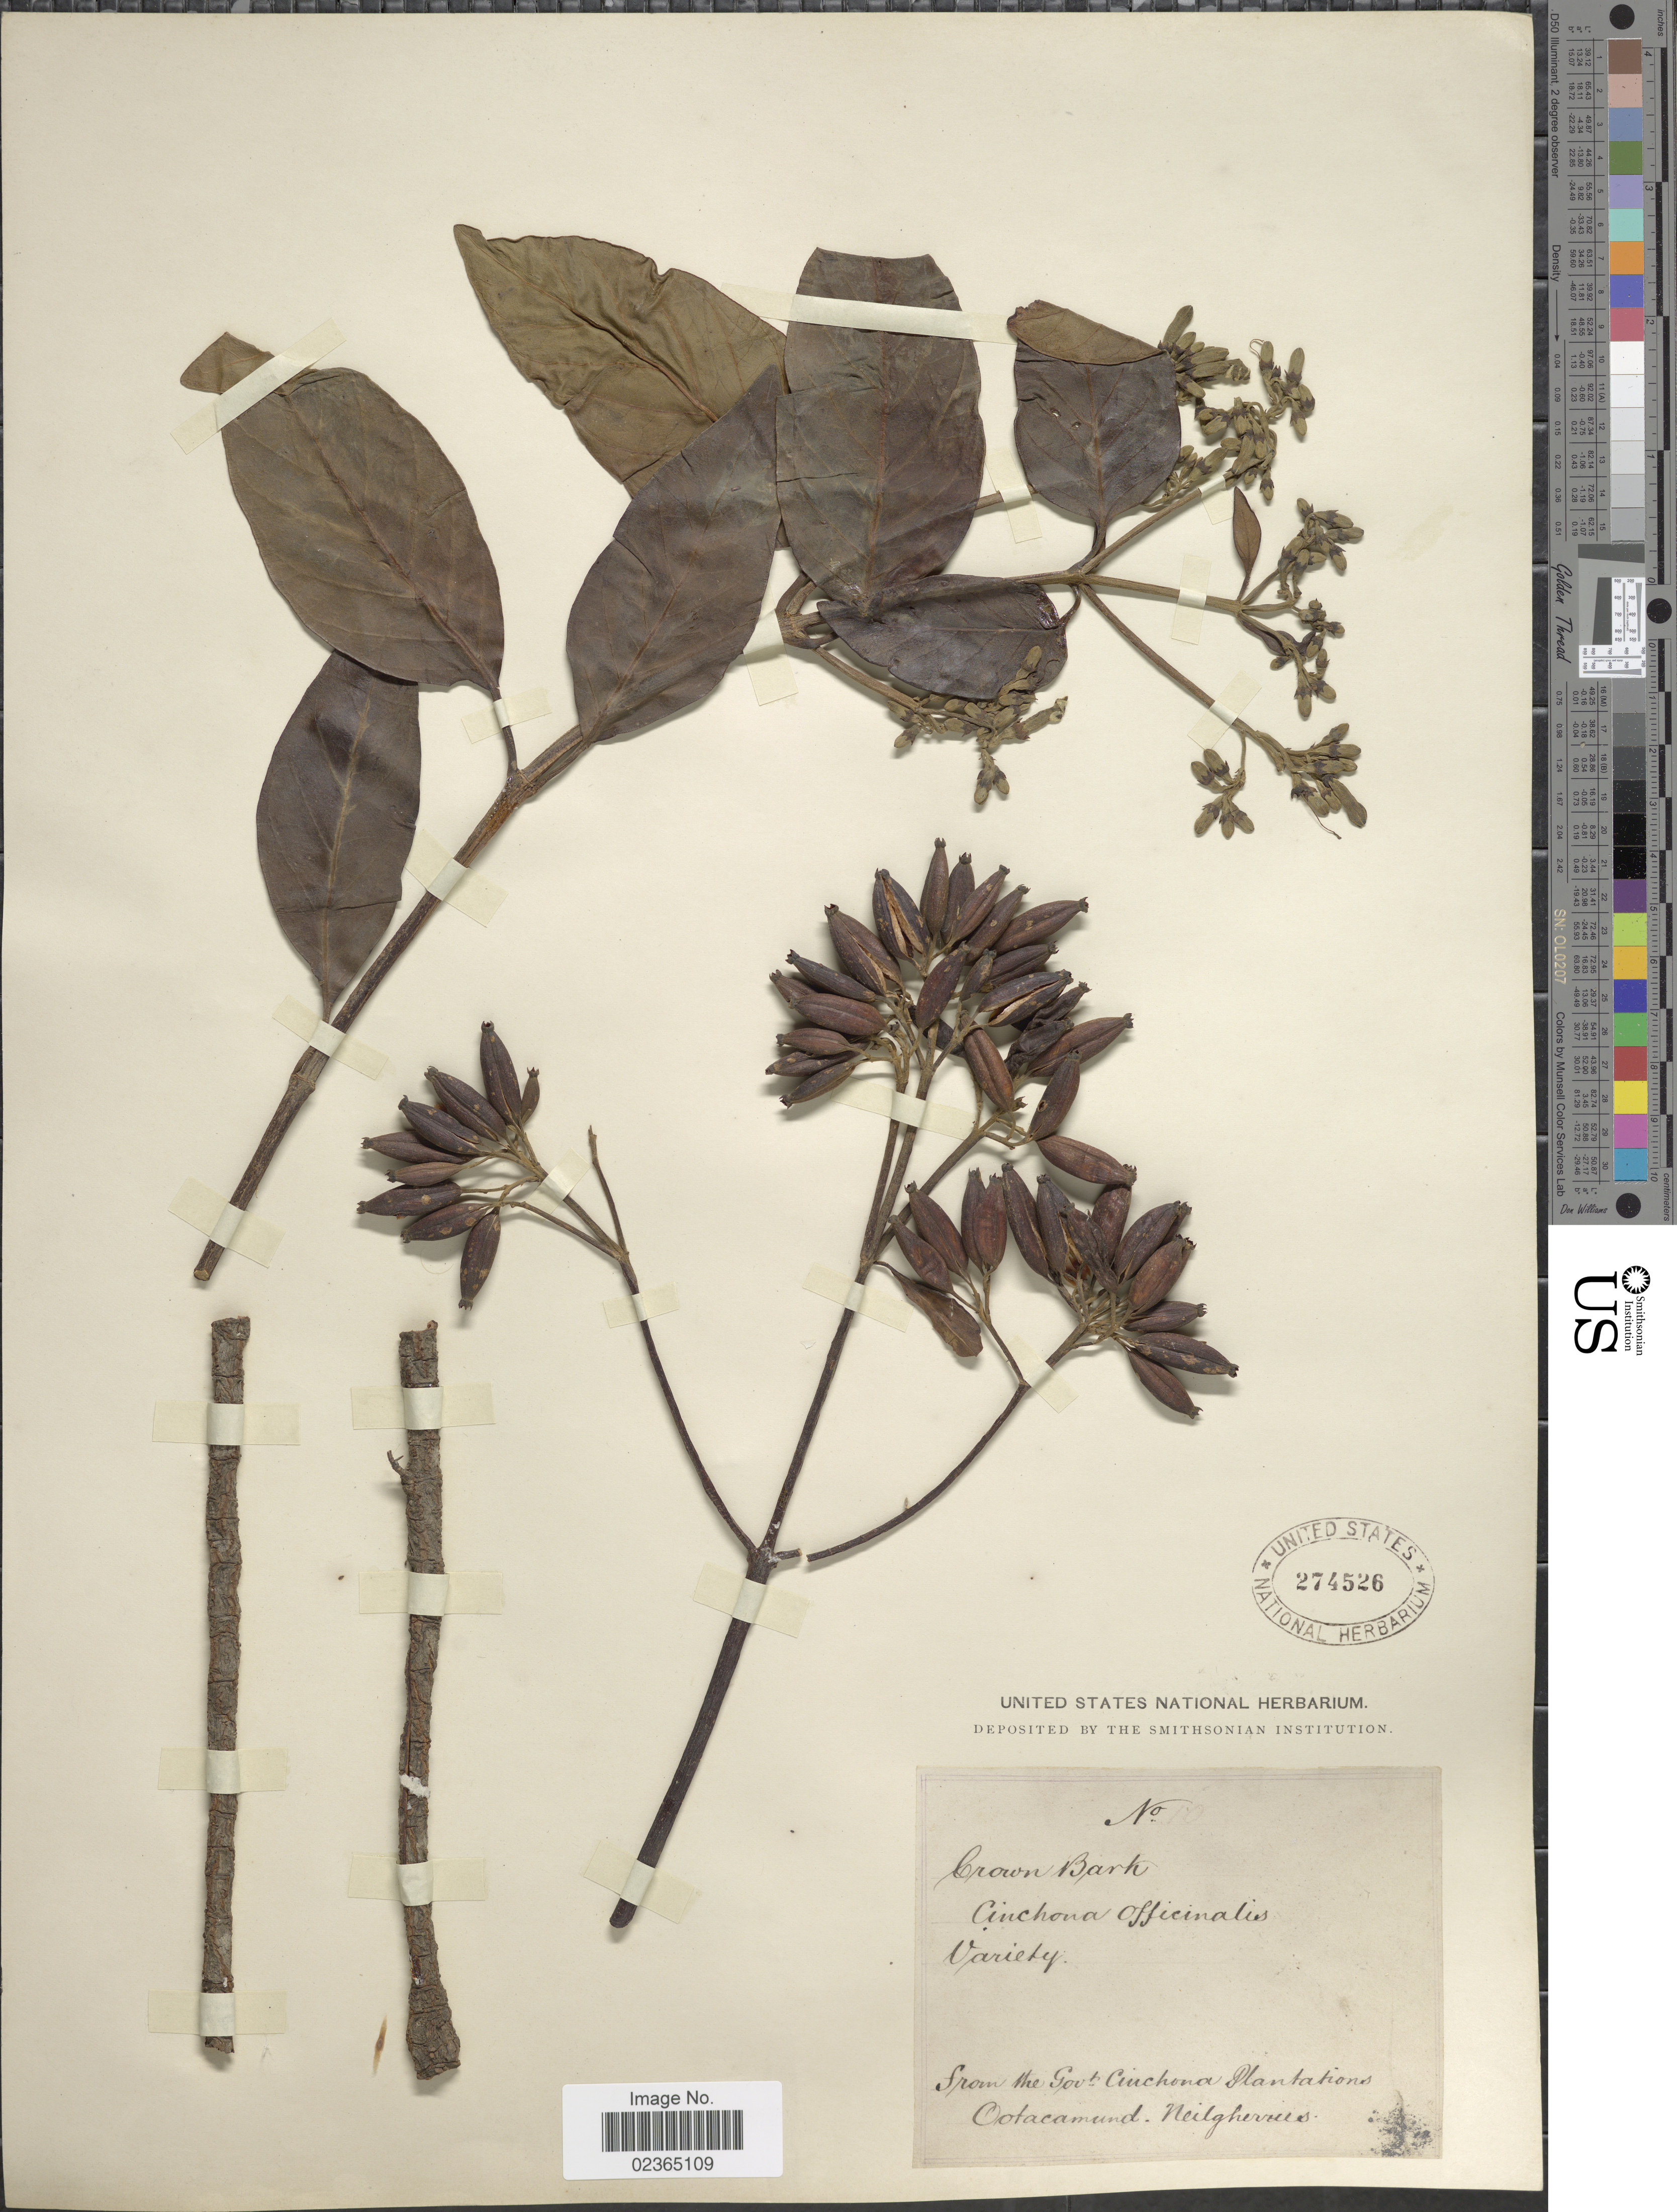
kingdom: Plantae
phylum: Tracheophyta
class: Magnoliopsida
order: Gentianales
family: Rubiaceae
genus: Cinchona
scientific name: Cinchona officinalis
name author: L.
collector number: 10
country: India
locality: Govt. Cinchona Plantations Ootacamund Neilgherries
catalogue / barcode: US 274526